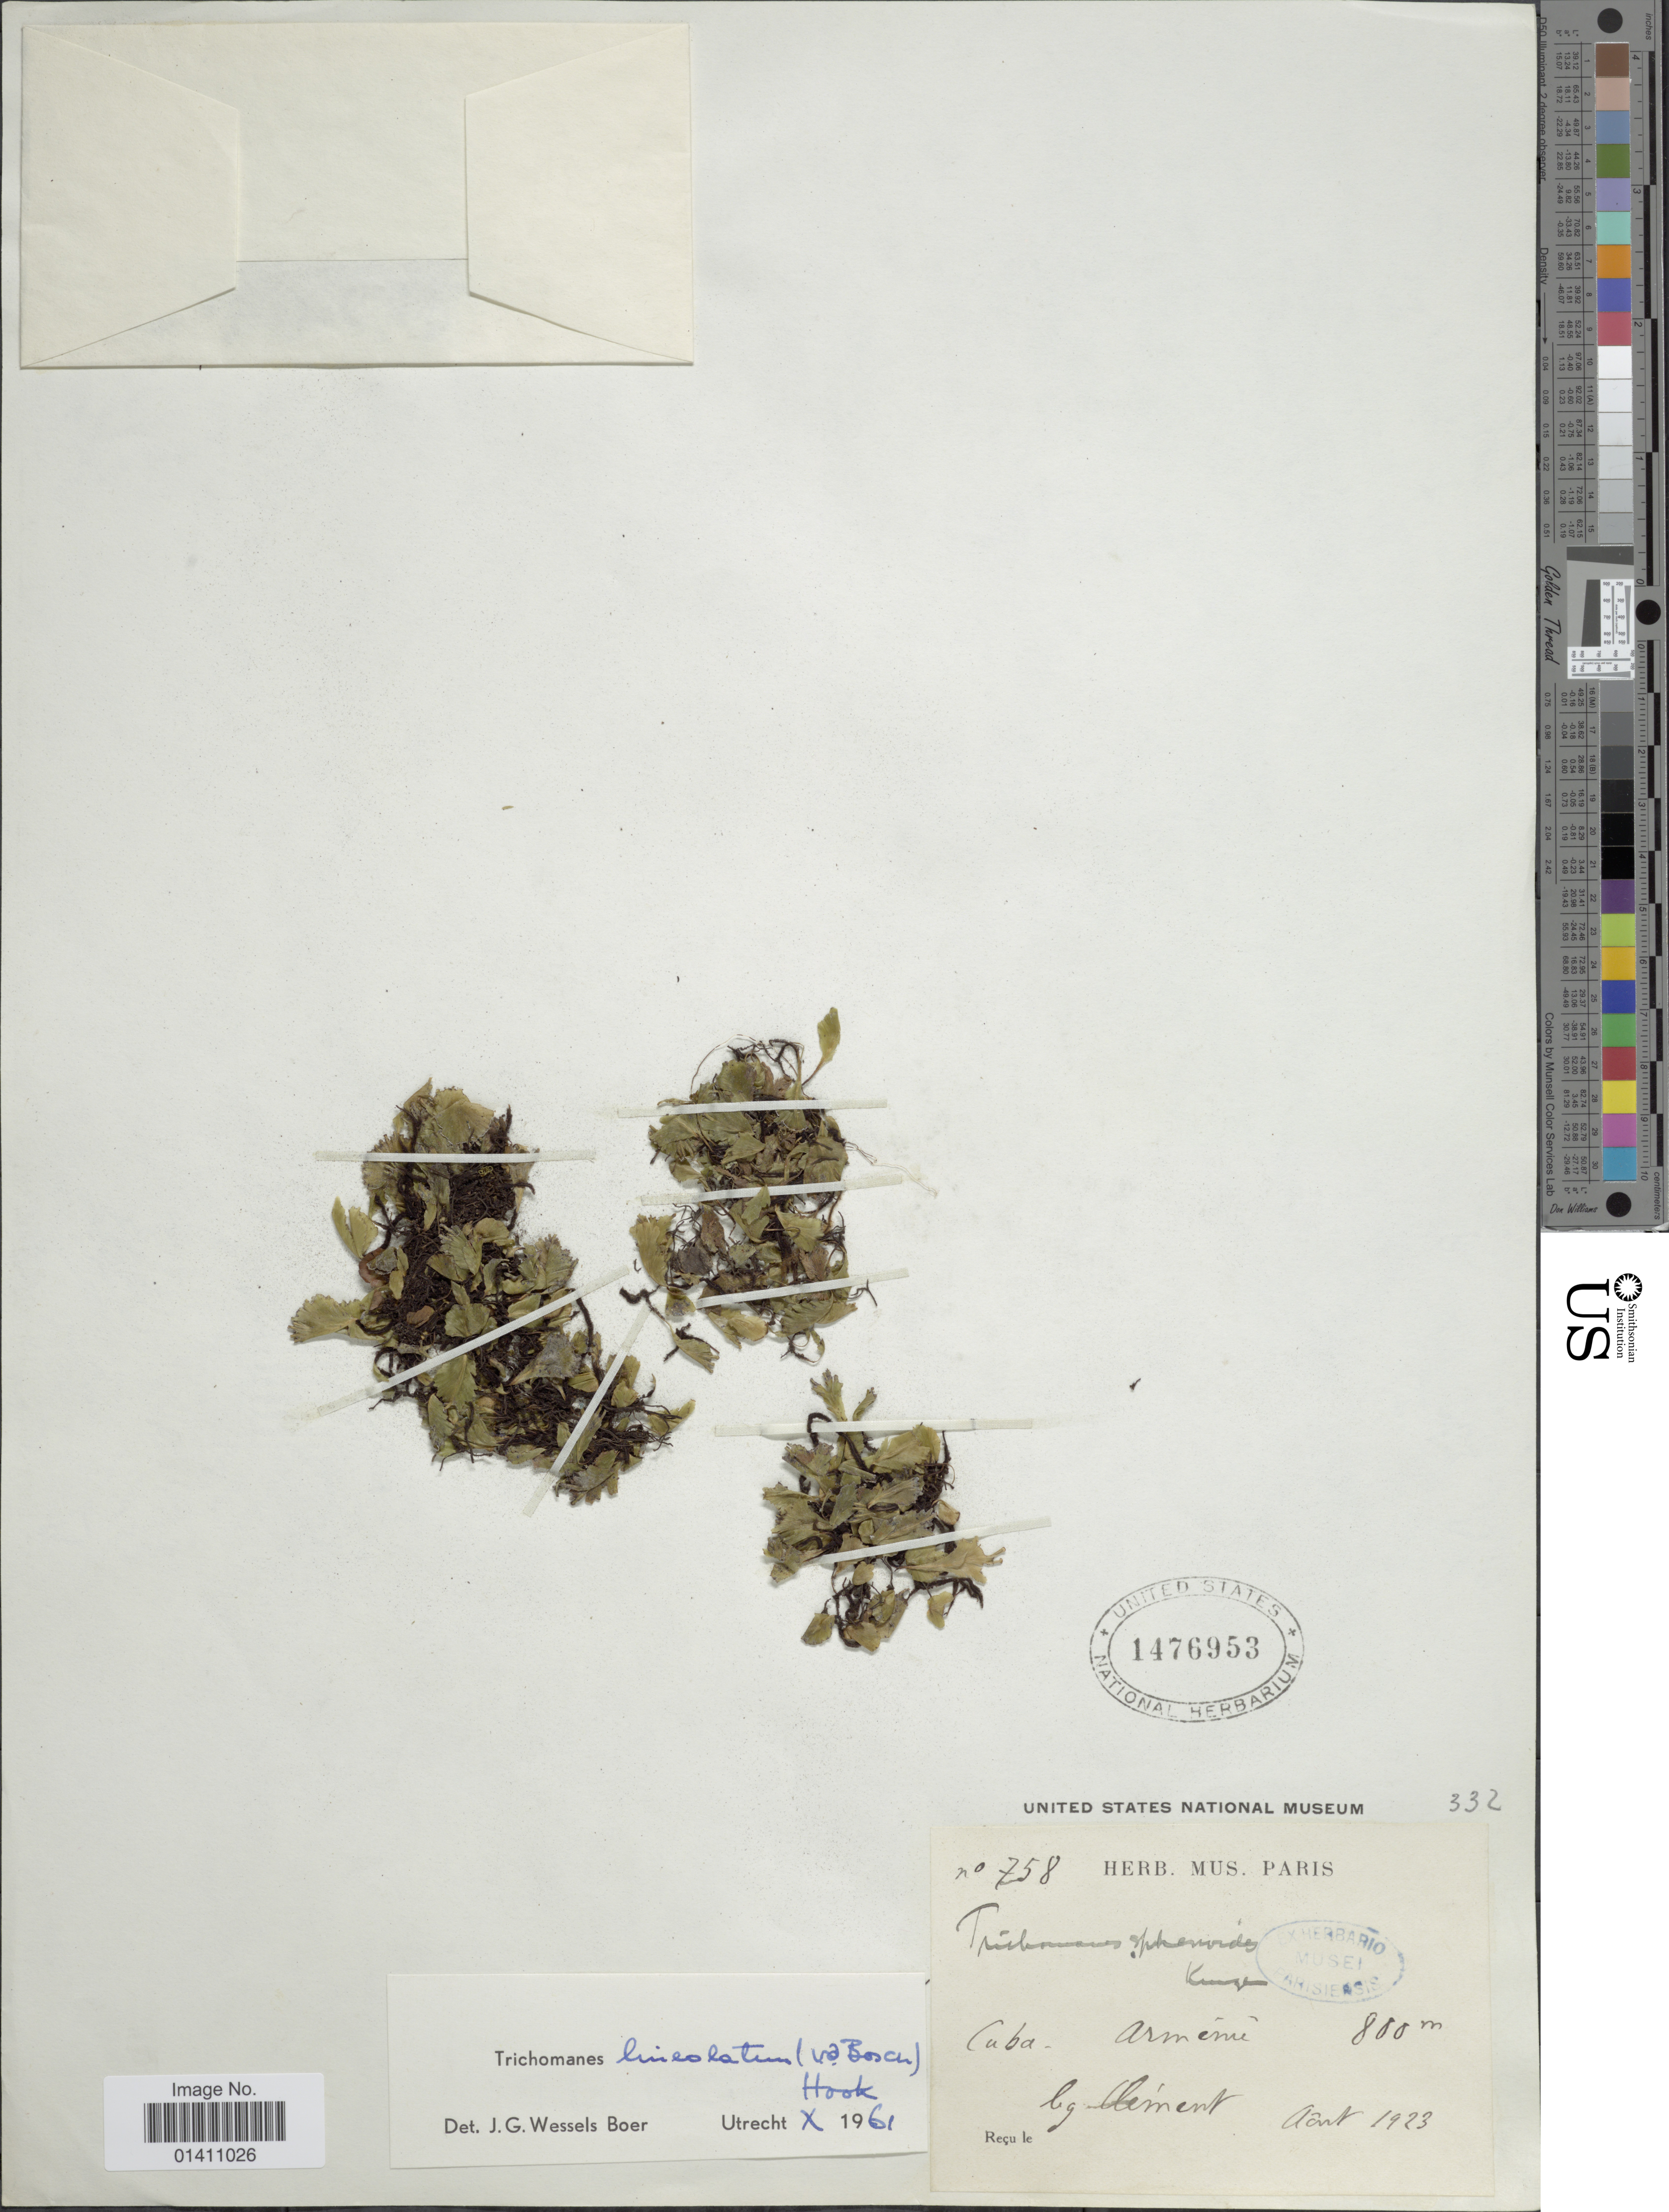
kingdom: Plantae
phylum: Tracheophyta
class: Polypodiopsida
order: Hymenophyllales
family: Hymenophyllaceae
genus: Didymoglossum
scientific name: Didymoglossum lineolatum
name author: Bosch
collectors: -. Clement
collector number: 758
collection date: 1923-08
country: Cuba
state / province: Santiago de Cuba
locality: Armenia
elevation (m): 800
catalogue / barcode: US 1476953